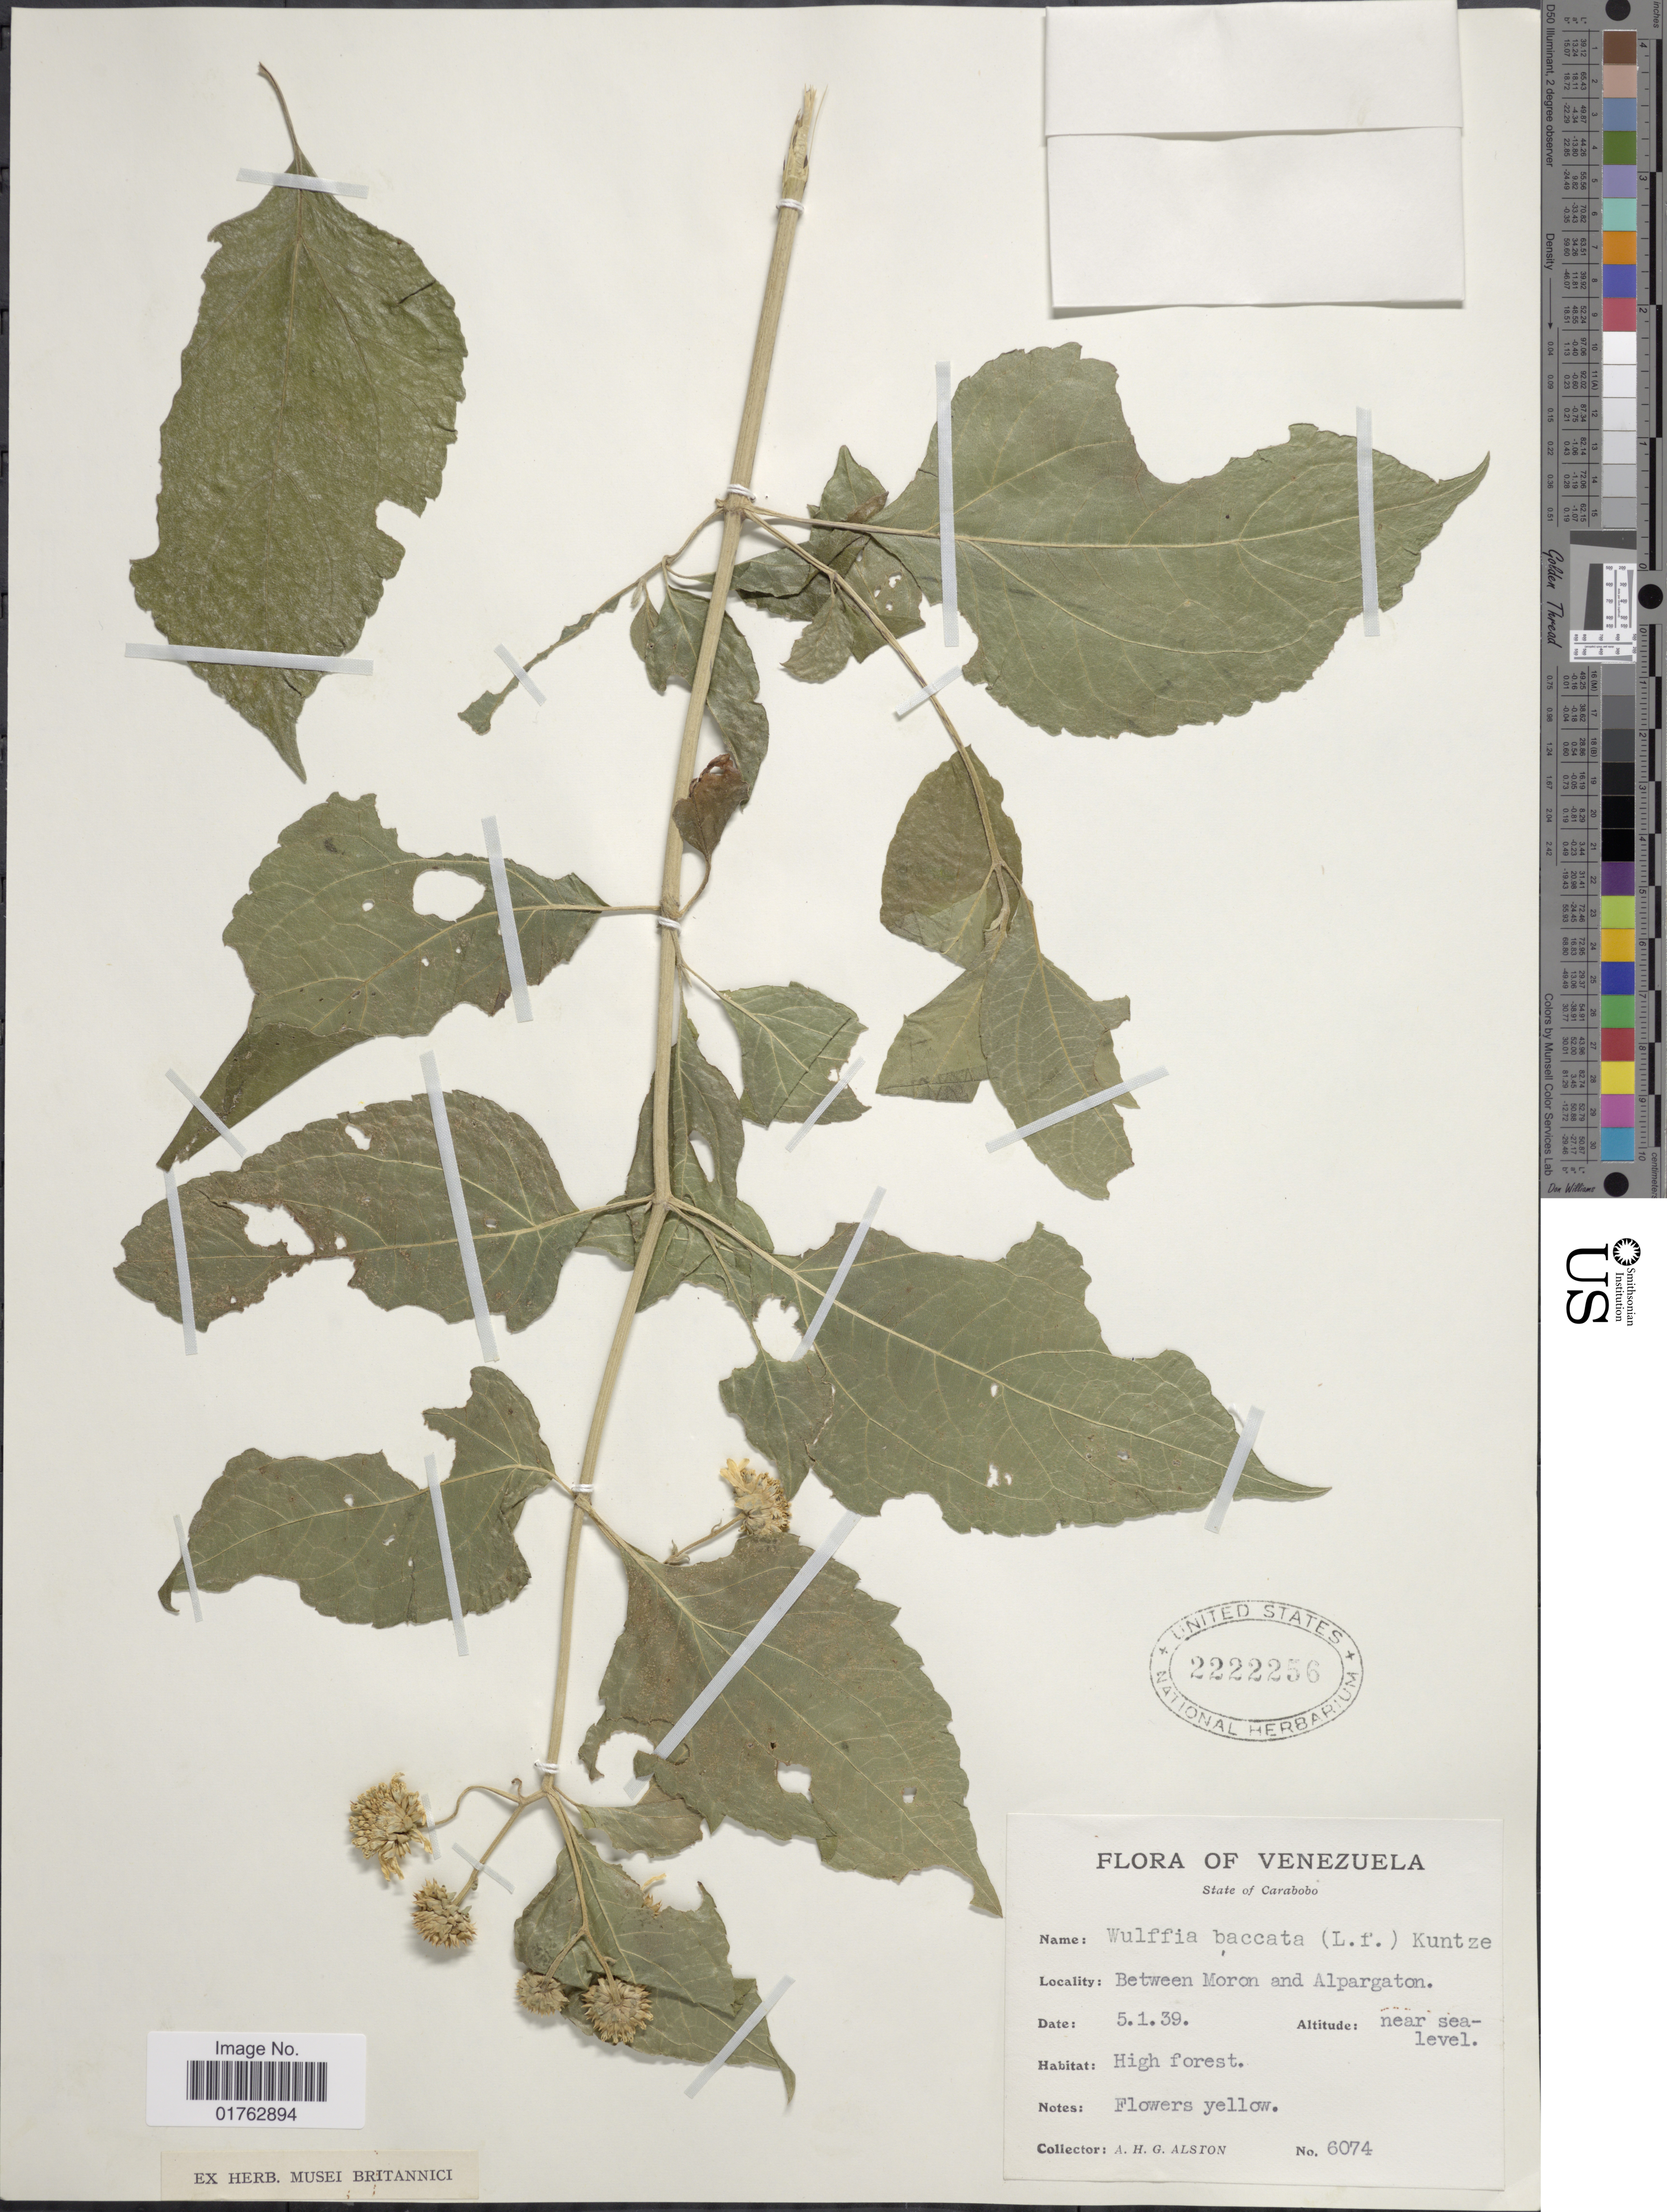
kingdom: Plantae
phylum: Tracheophyta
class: Magnoliopsida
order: Asterales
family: Asteraceae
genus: Wulffia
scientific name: Wulffia baccata var. baccata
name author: (L.) Kuntze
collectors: A. H. Alston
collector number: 6074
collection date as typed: Transcribed d/m/y: 5/1/39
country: Venezuela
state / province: Carabobo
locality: Between Moron and Alpargaton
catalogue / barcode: US 2222256